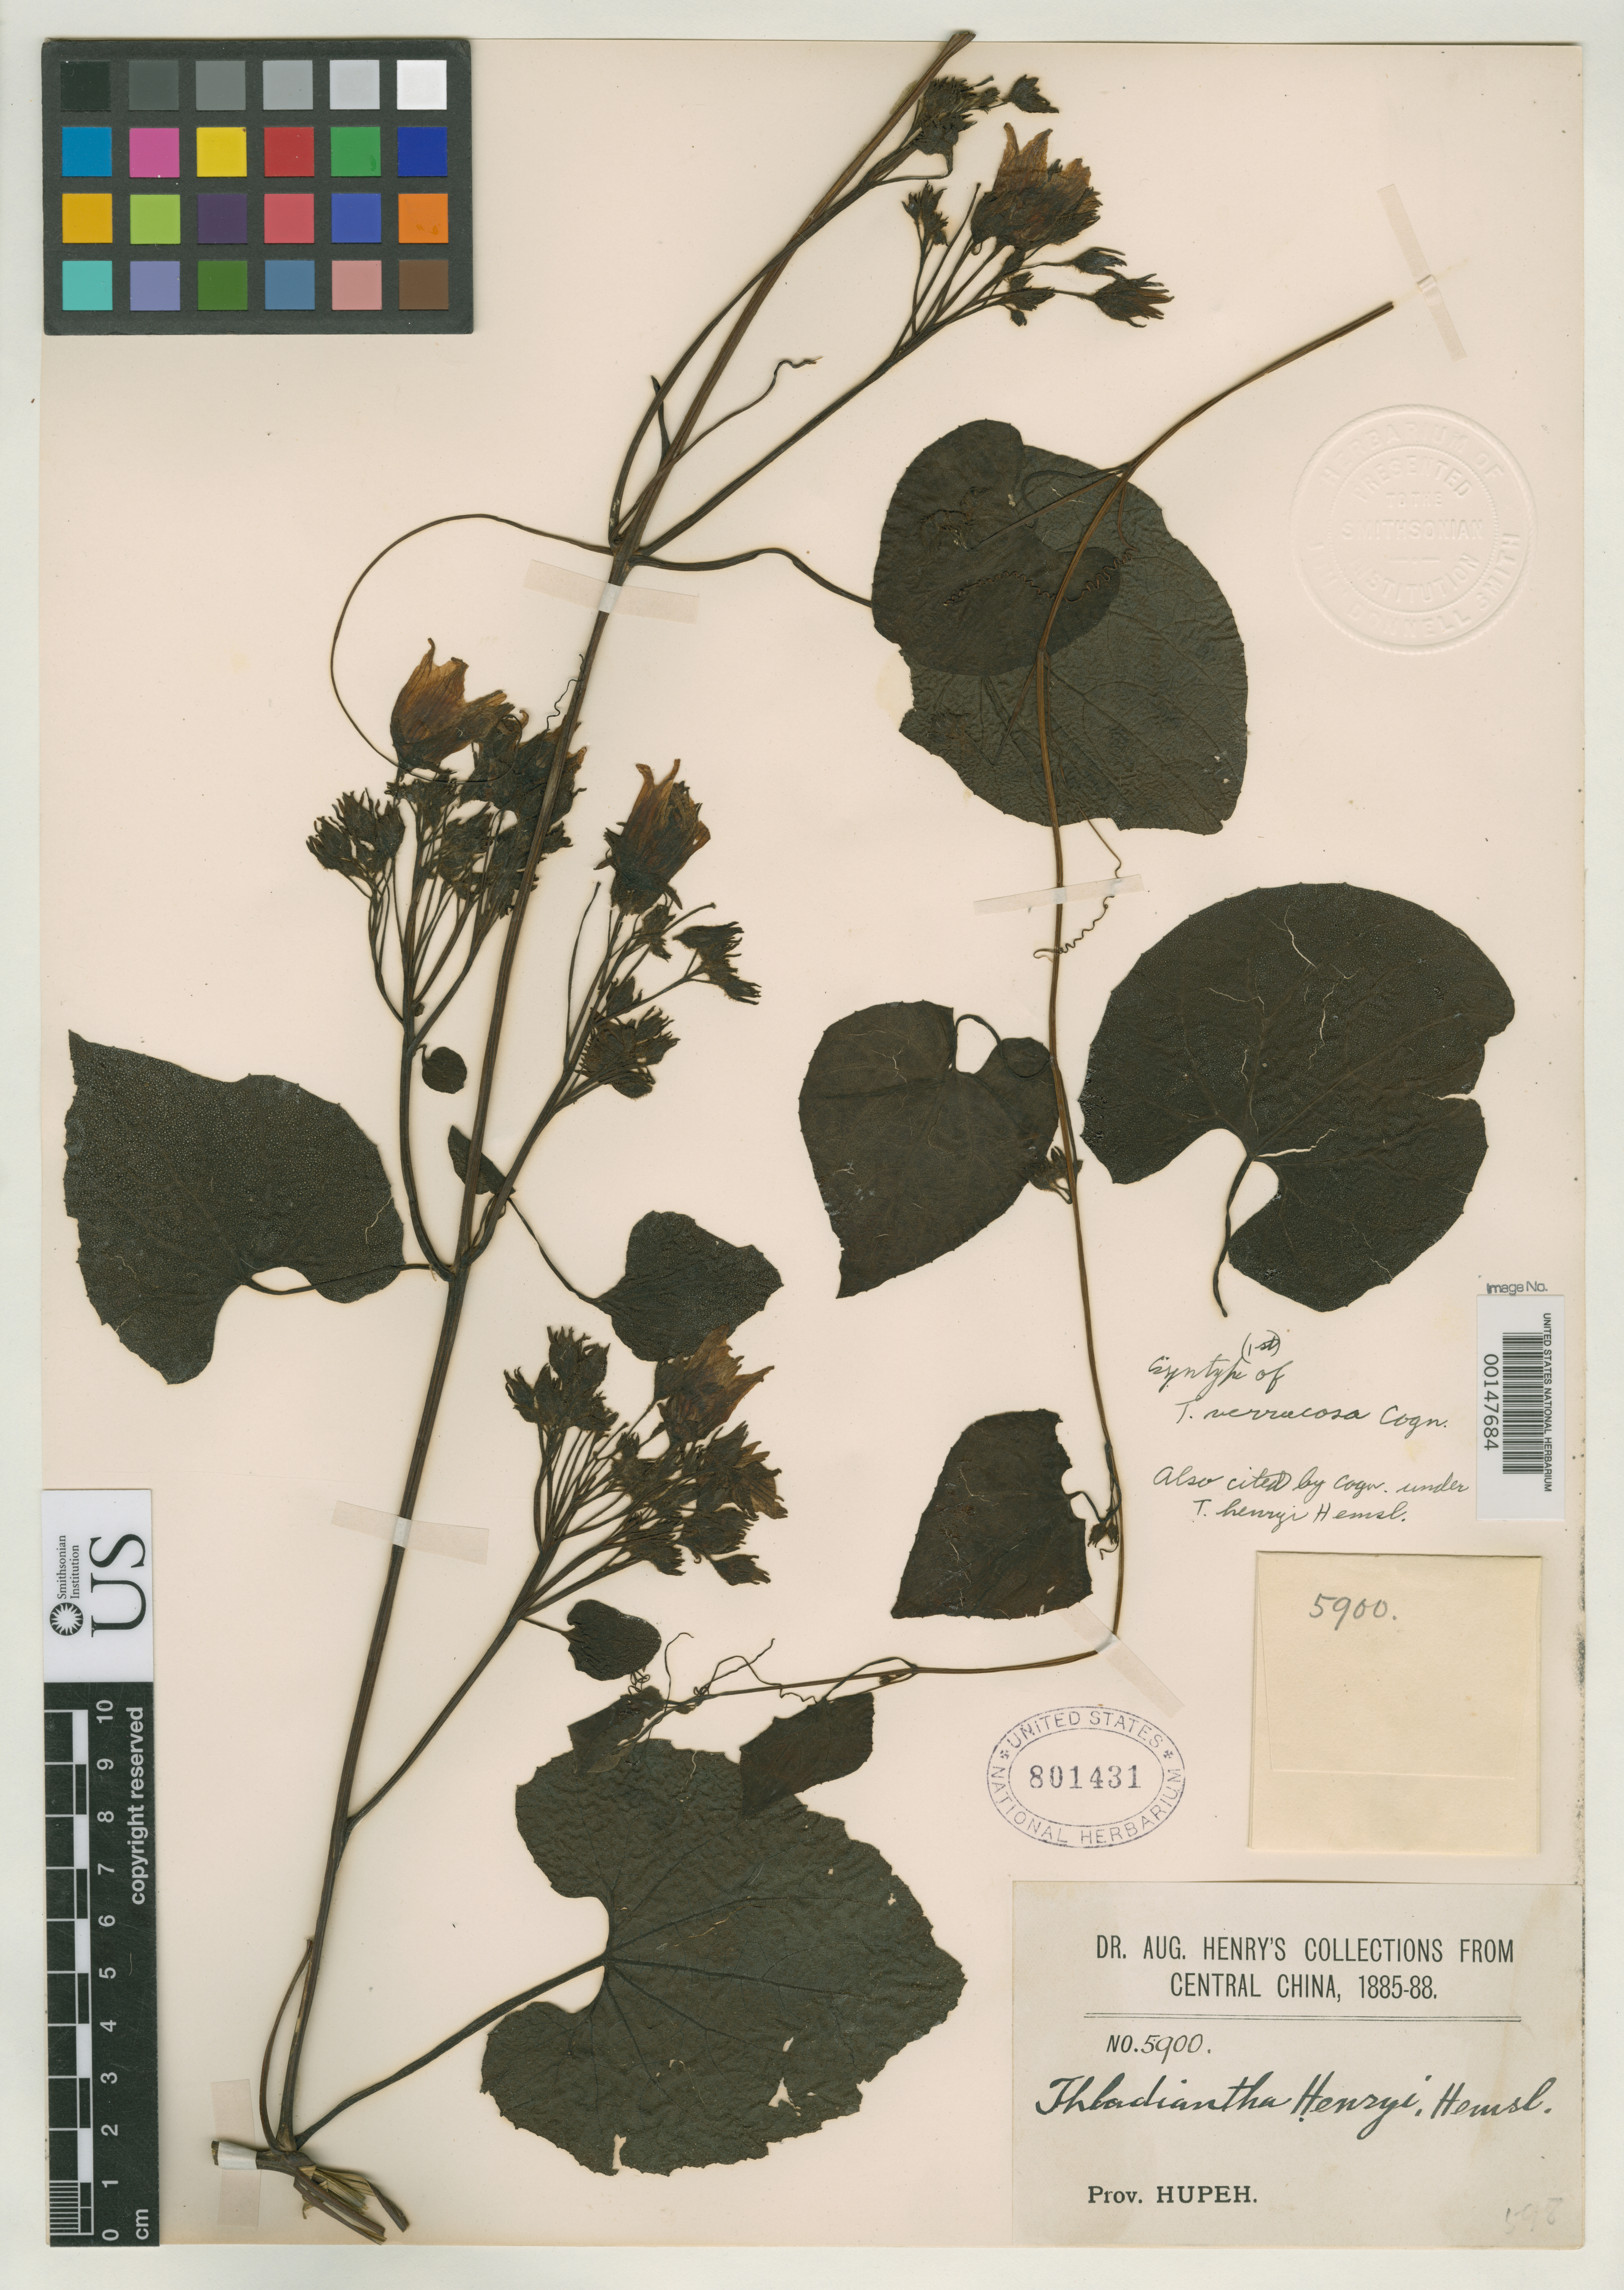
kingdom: Plantae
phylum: Tracheophyta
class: Magnoliopsida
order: Cucurbitales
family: Cucurbitaceae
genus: Thladiantha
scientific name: Thladiantha verrucosa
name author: Cogn. in Engl.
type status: Syntype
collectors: A. Henry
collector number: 5900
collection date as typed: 1885-88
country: China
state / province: Hubei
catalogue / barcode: US 801431